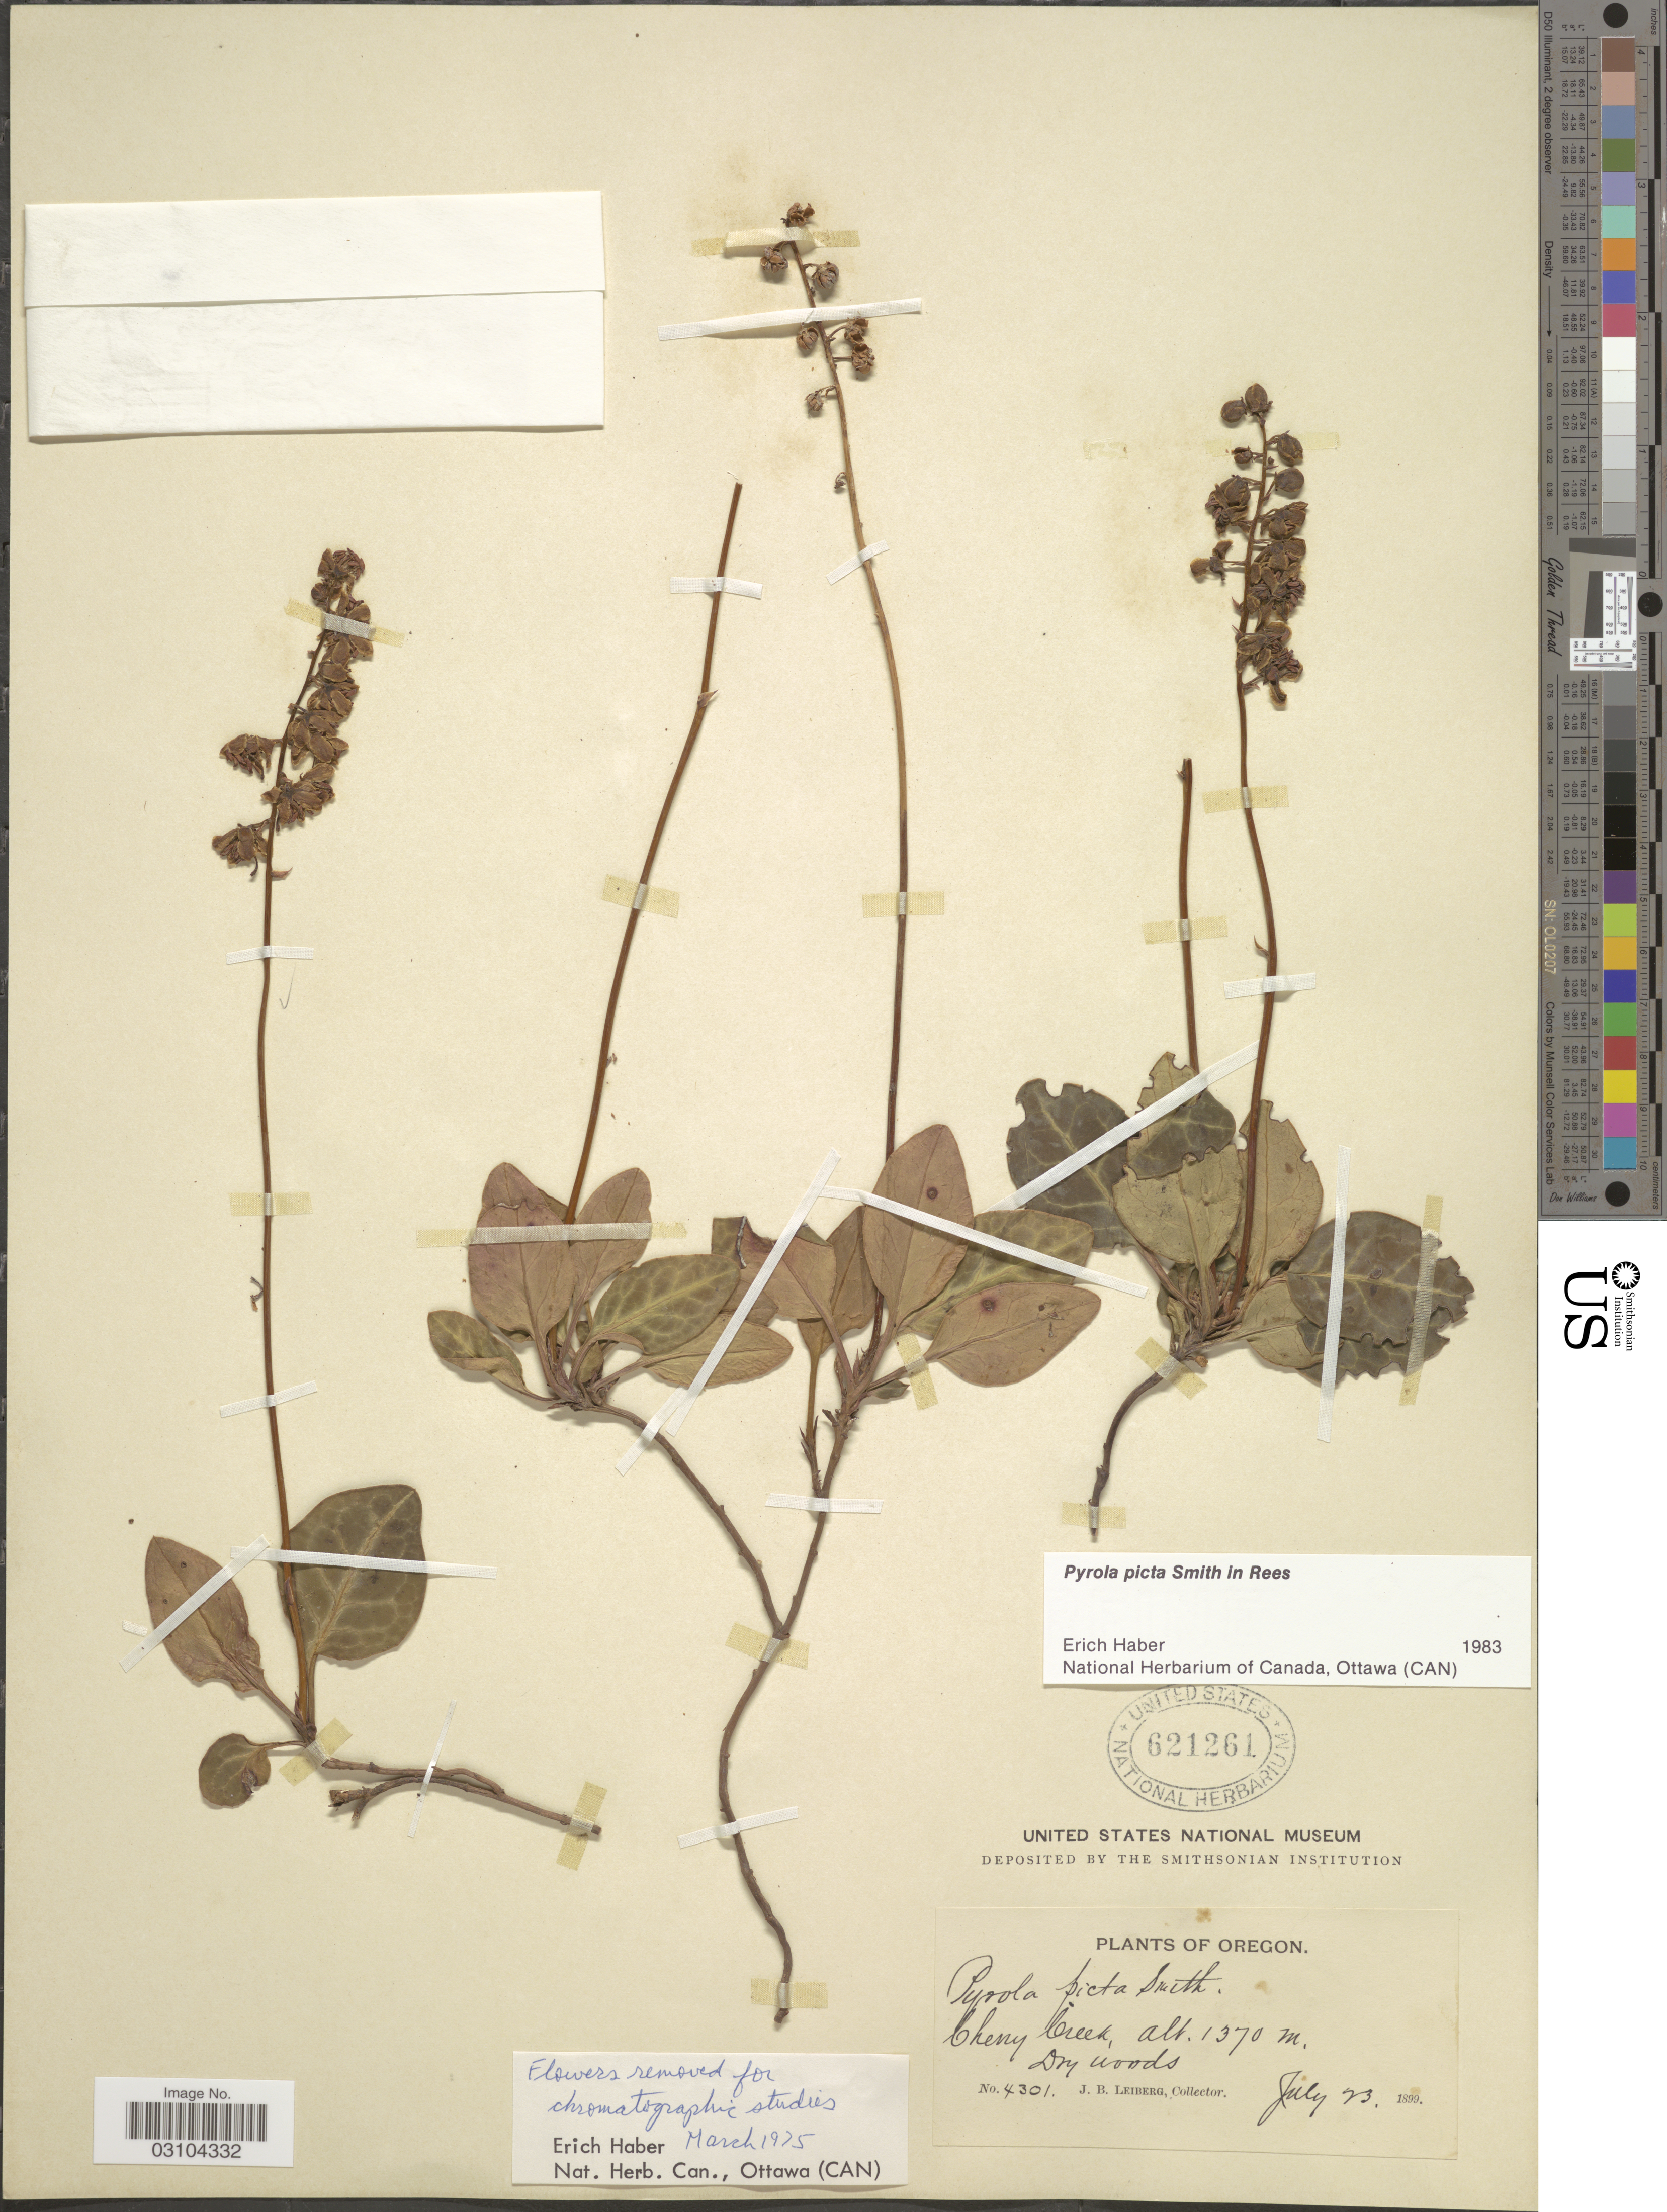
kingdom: Plantae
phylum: Tracheophyta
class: Magnoliopsida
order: Ericales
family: Ericaceae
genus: Pyrola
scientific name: Pyrola picta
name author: Sm. in Rees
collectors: J. B. Leiberg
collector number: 4301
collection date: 1899-07-23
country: United States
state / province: Oregon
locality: Cherry Creek.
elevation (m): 1370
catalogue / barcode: US 621261